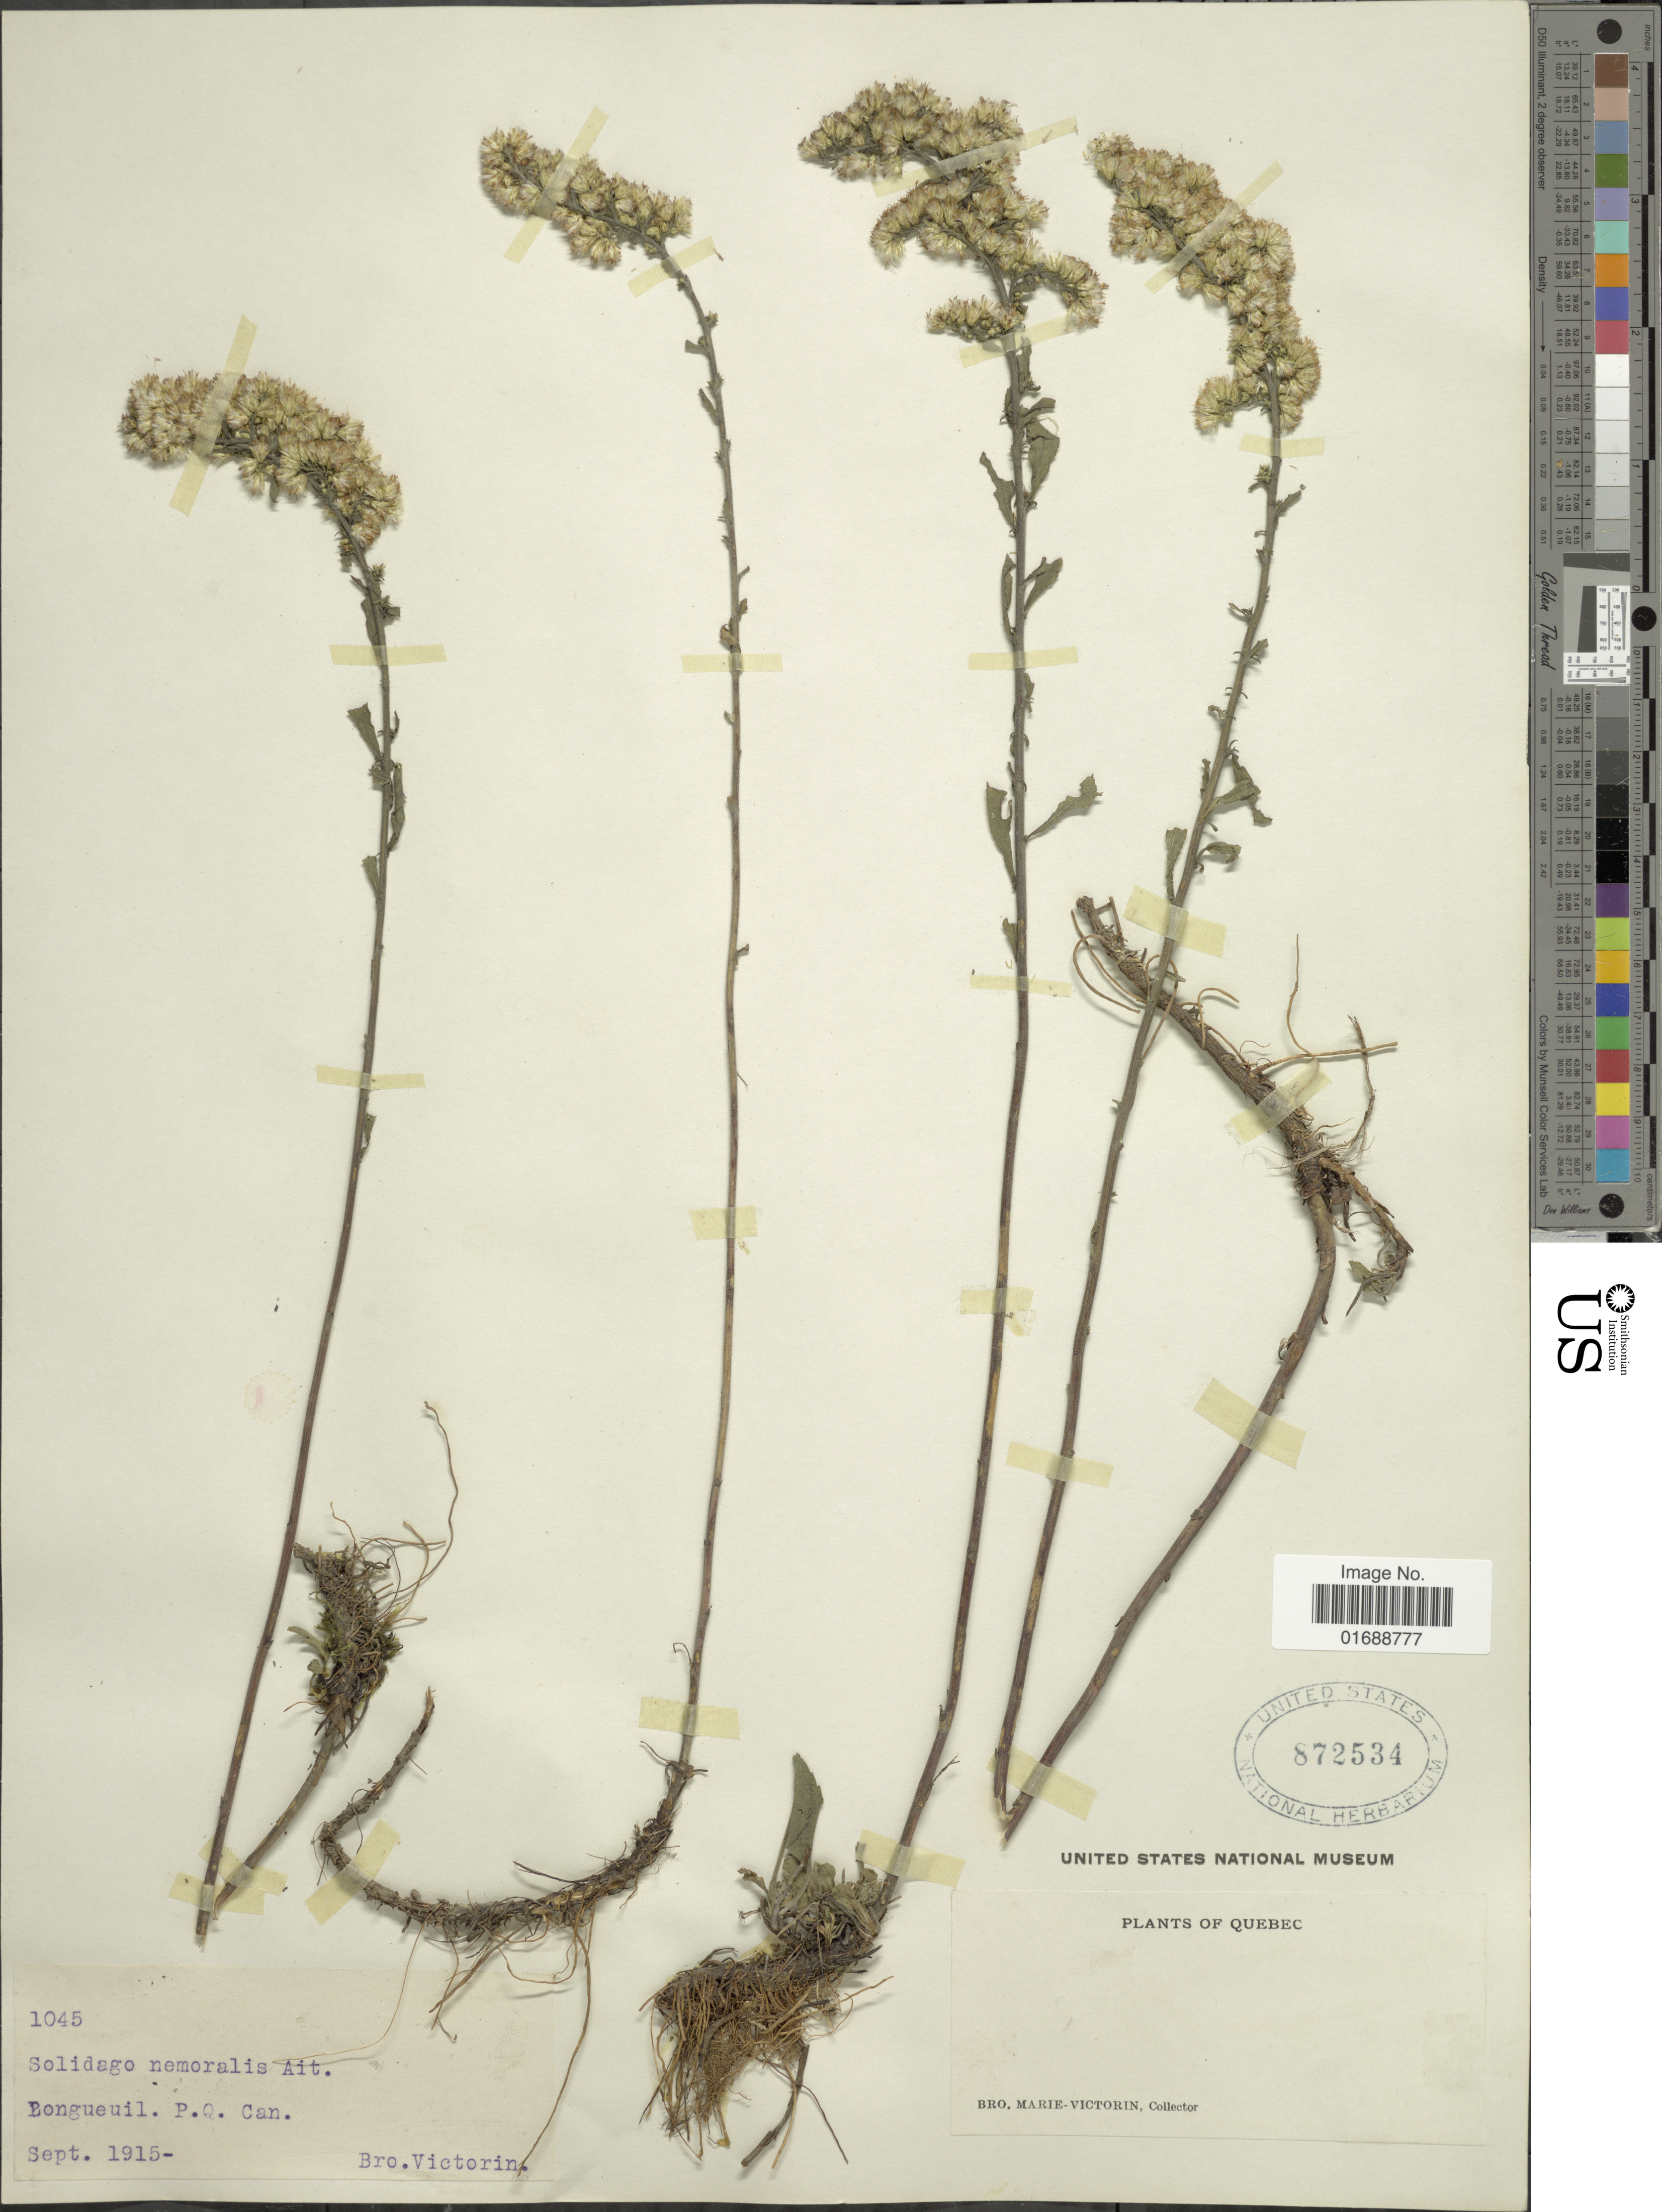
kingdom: Plantae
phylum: Tracheophyta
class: Magnoliopsida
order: Asterales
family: Asteraceae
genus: Solidago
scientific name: Solidago nemoralis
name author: Aiton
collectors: Fr. Marie-Victorin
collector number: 1045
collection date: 1915-09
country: Canada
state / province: Quebec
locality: Bongueuil. P.Q.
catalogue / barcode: US 872534